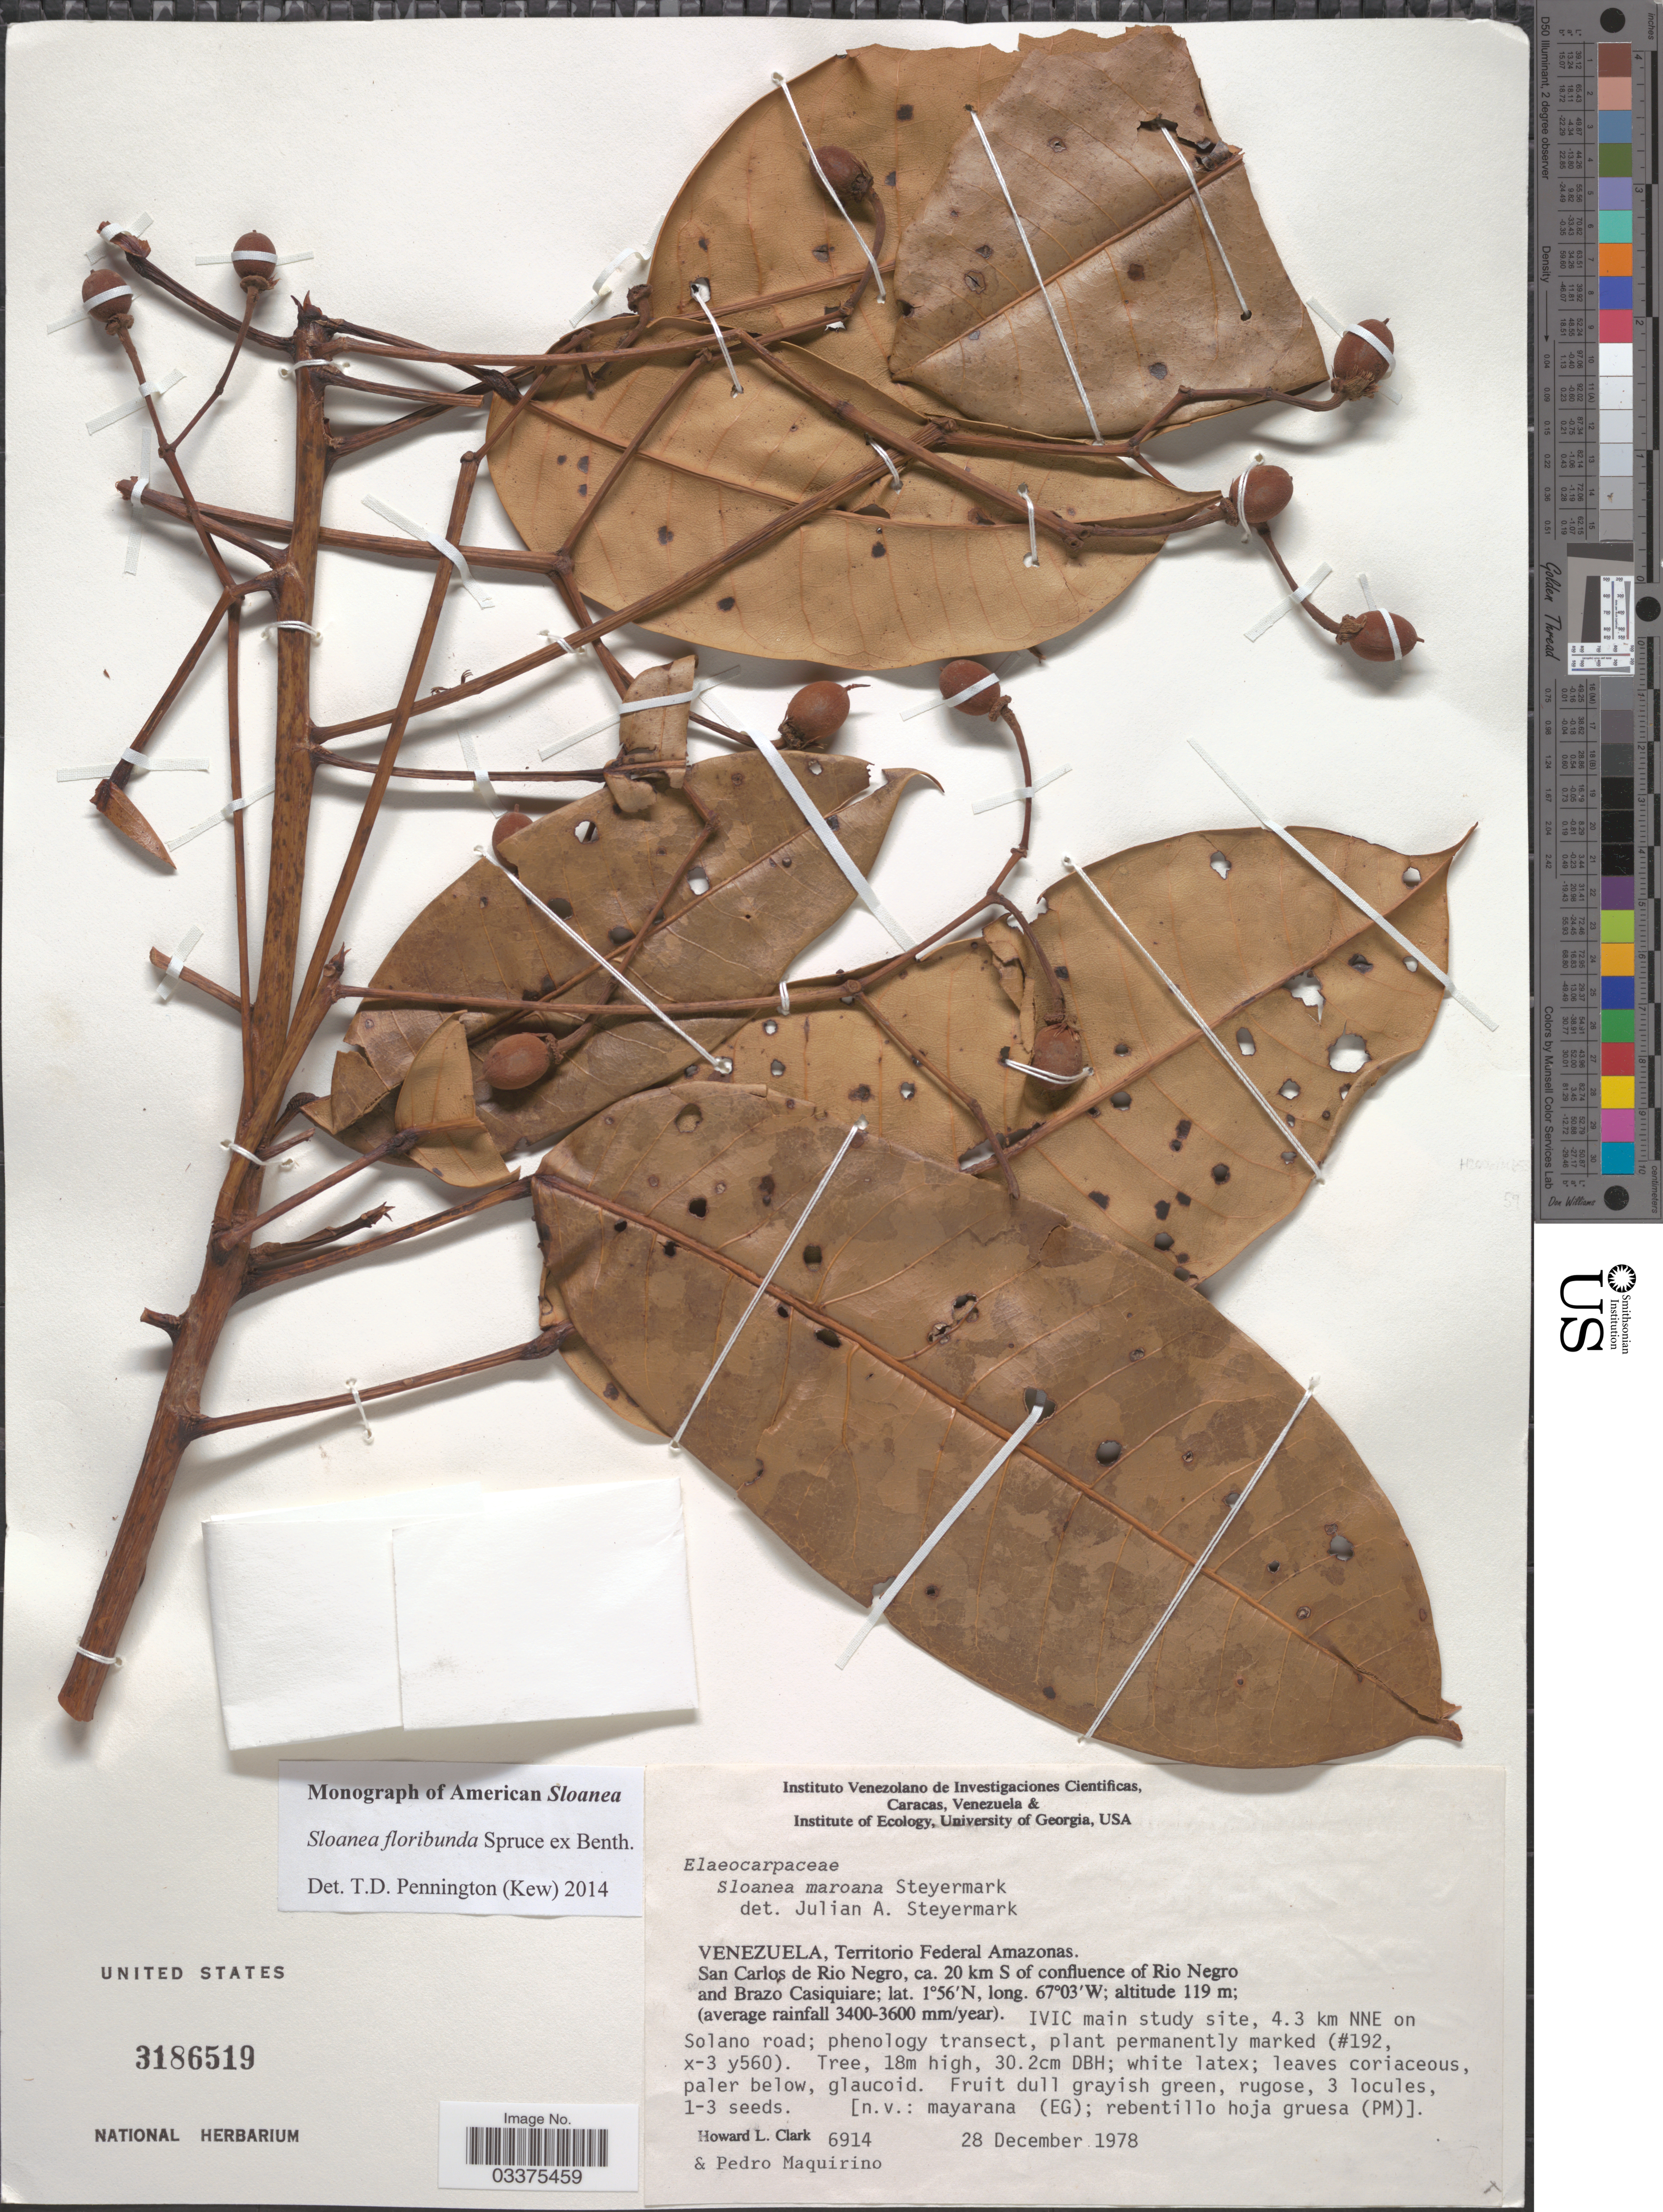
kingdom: Plantae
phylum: Tracheophyta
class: Magnoliopsida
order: Oxalidales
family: Elaeocarpaceae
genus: Sloanea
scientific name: Sloanea floribunda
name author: Spruce ex Benth.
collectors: H. L. Clark & P. Maquirino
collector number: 6914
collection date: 1978-12-28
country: Venezuela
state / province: Amazonas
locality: Territorio Federal Amazonas. San Carlos de Rio Negro, ca. 20 km S of confluence of Rio Negro and Brazo Casiquiare. IVIC main study site, 4.3 km NNE on Solano road.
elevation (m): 119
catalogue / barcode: US 3186519